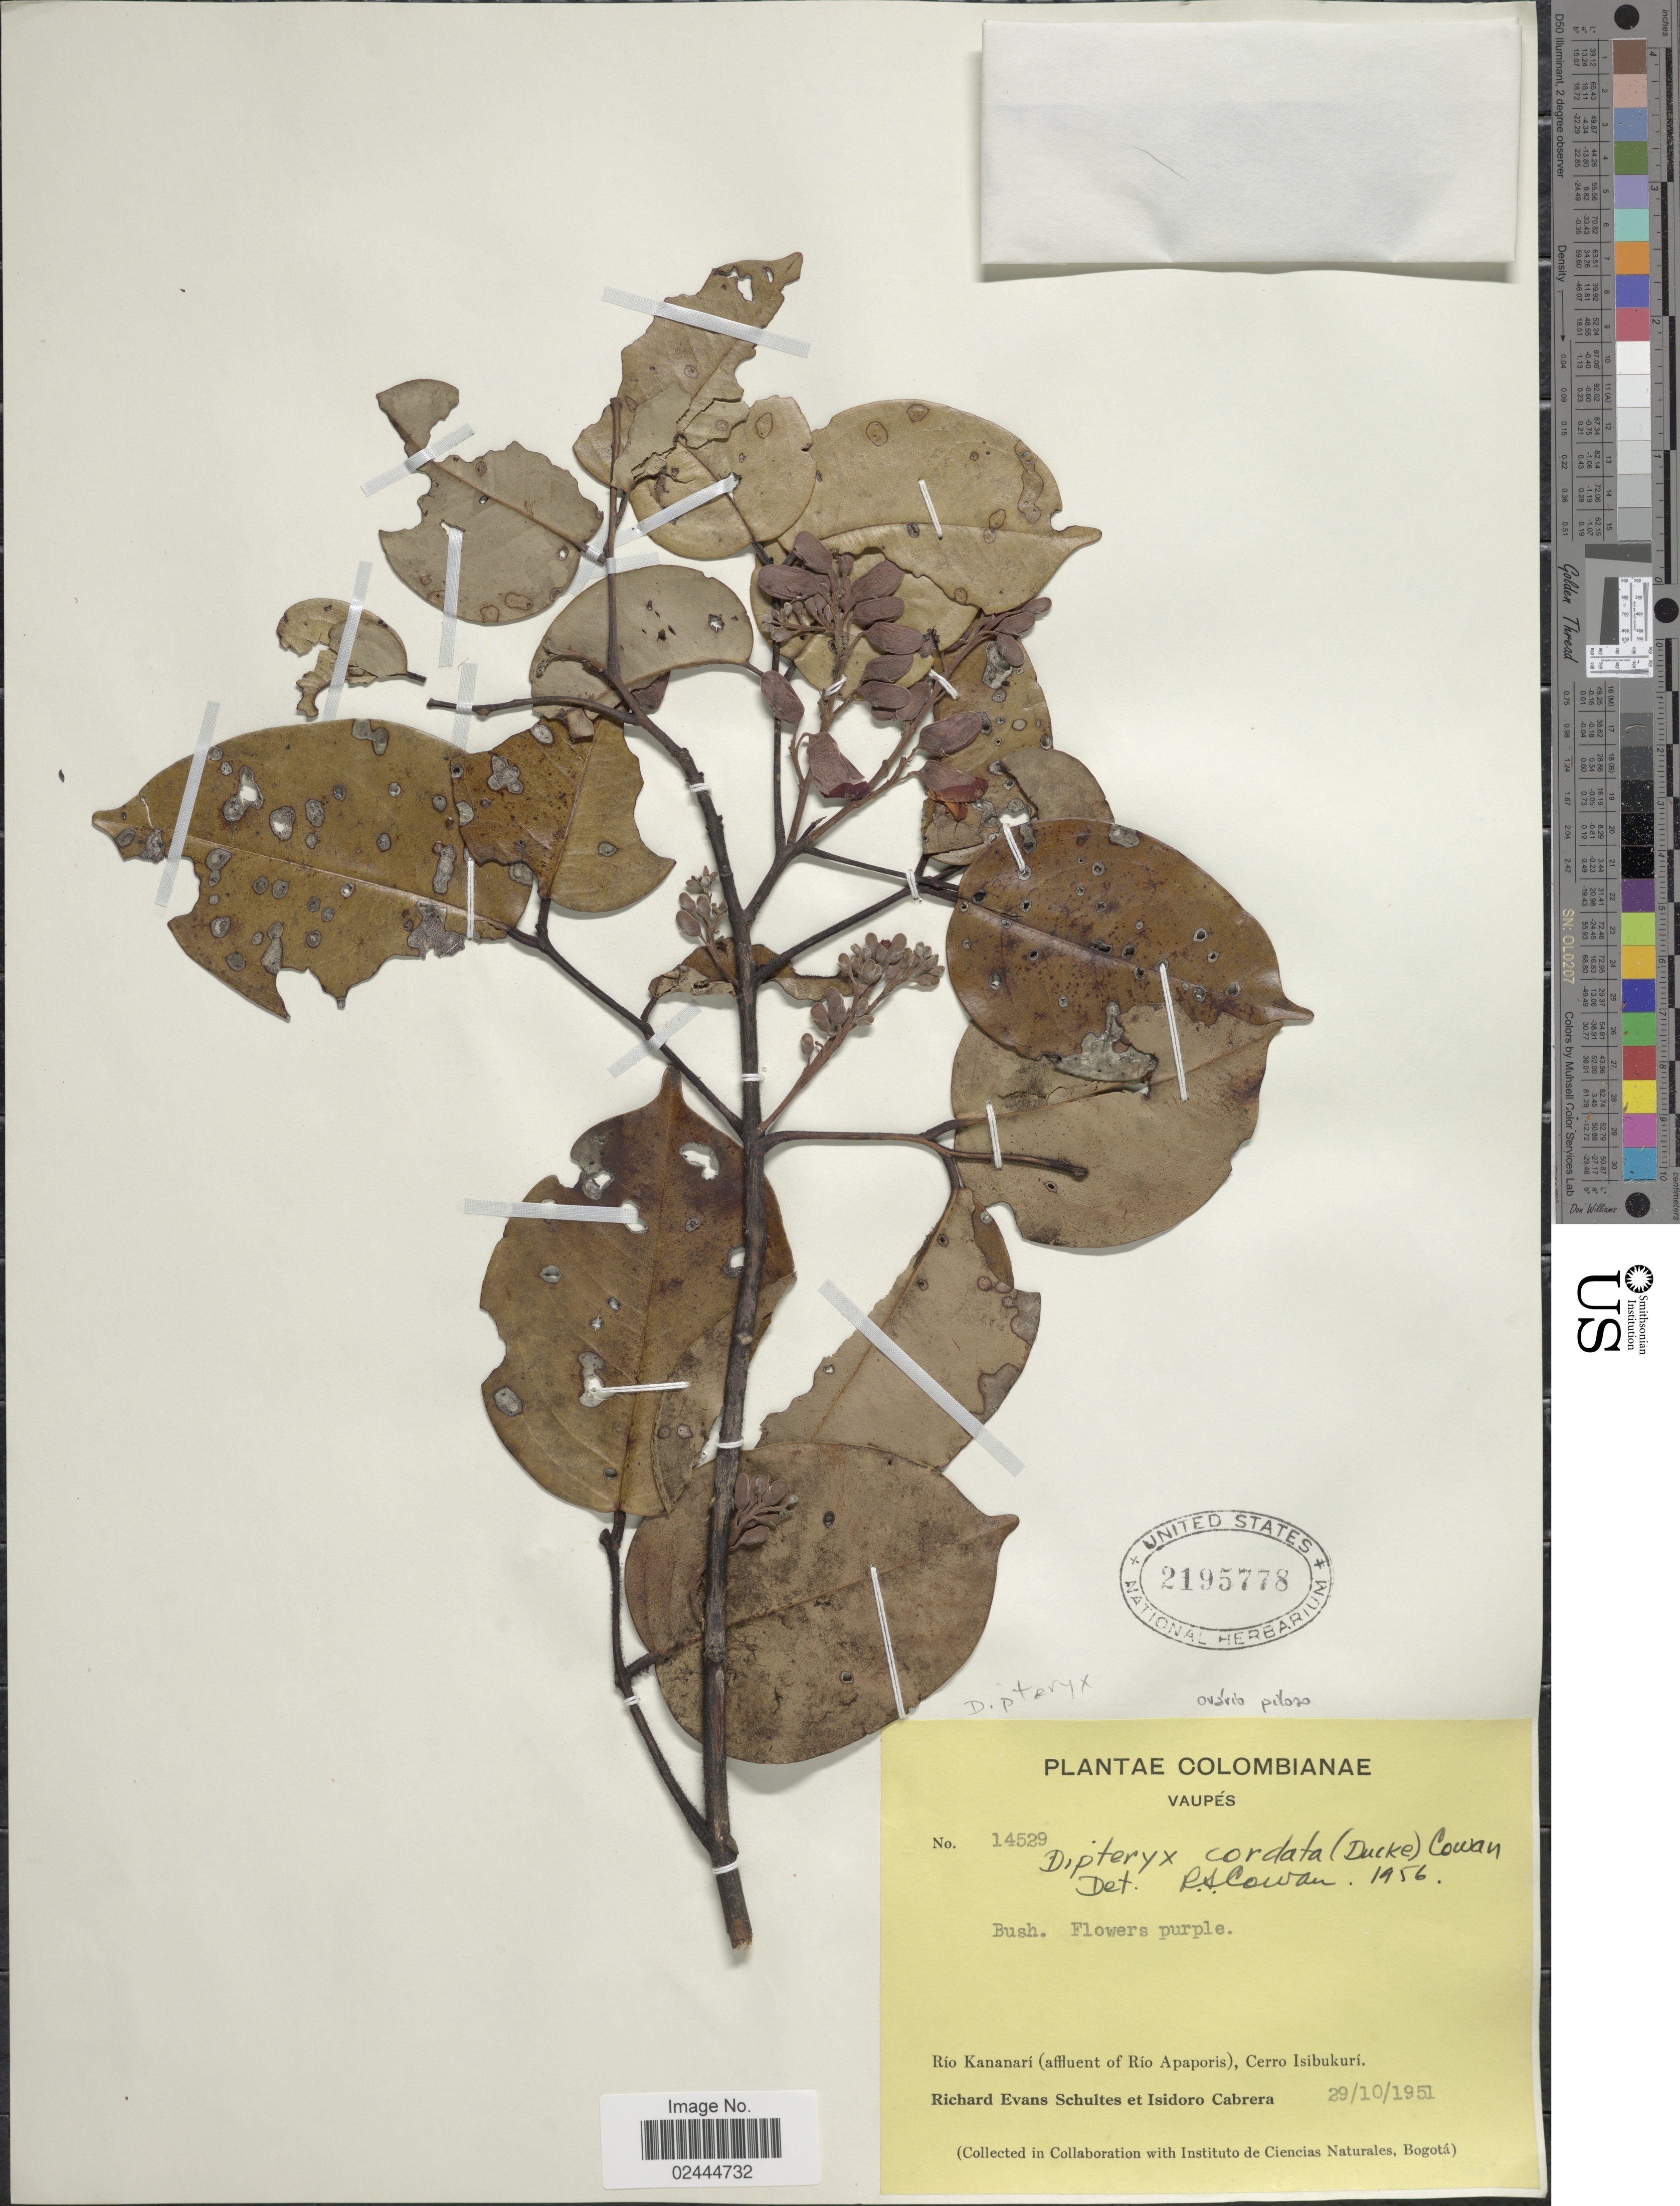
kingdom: Plantae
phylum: Tracheophyta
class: Magnoliopsida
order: Fabales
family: Fabaceae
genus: Taralea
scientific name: Taralea cordata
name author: Ducke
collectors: R. E. Schultes & I. Cabrera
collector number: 14529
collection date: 1951-10-29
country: Colombia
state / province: Vaupés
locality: Rio Kananari (afflluent of Rio Apaporis) Cerro Isibukuri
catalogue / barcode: US 2195778